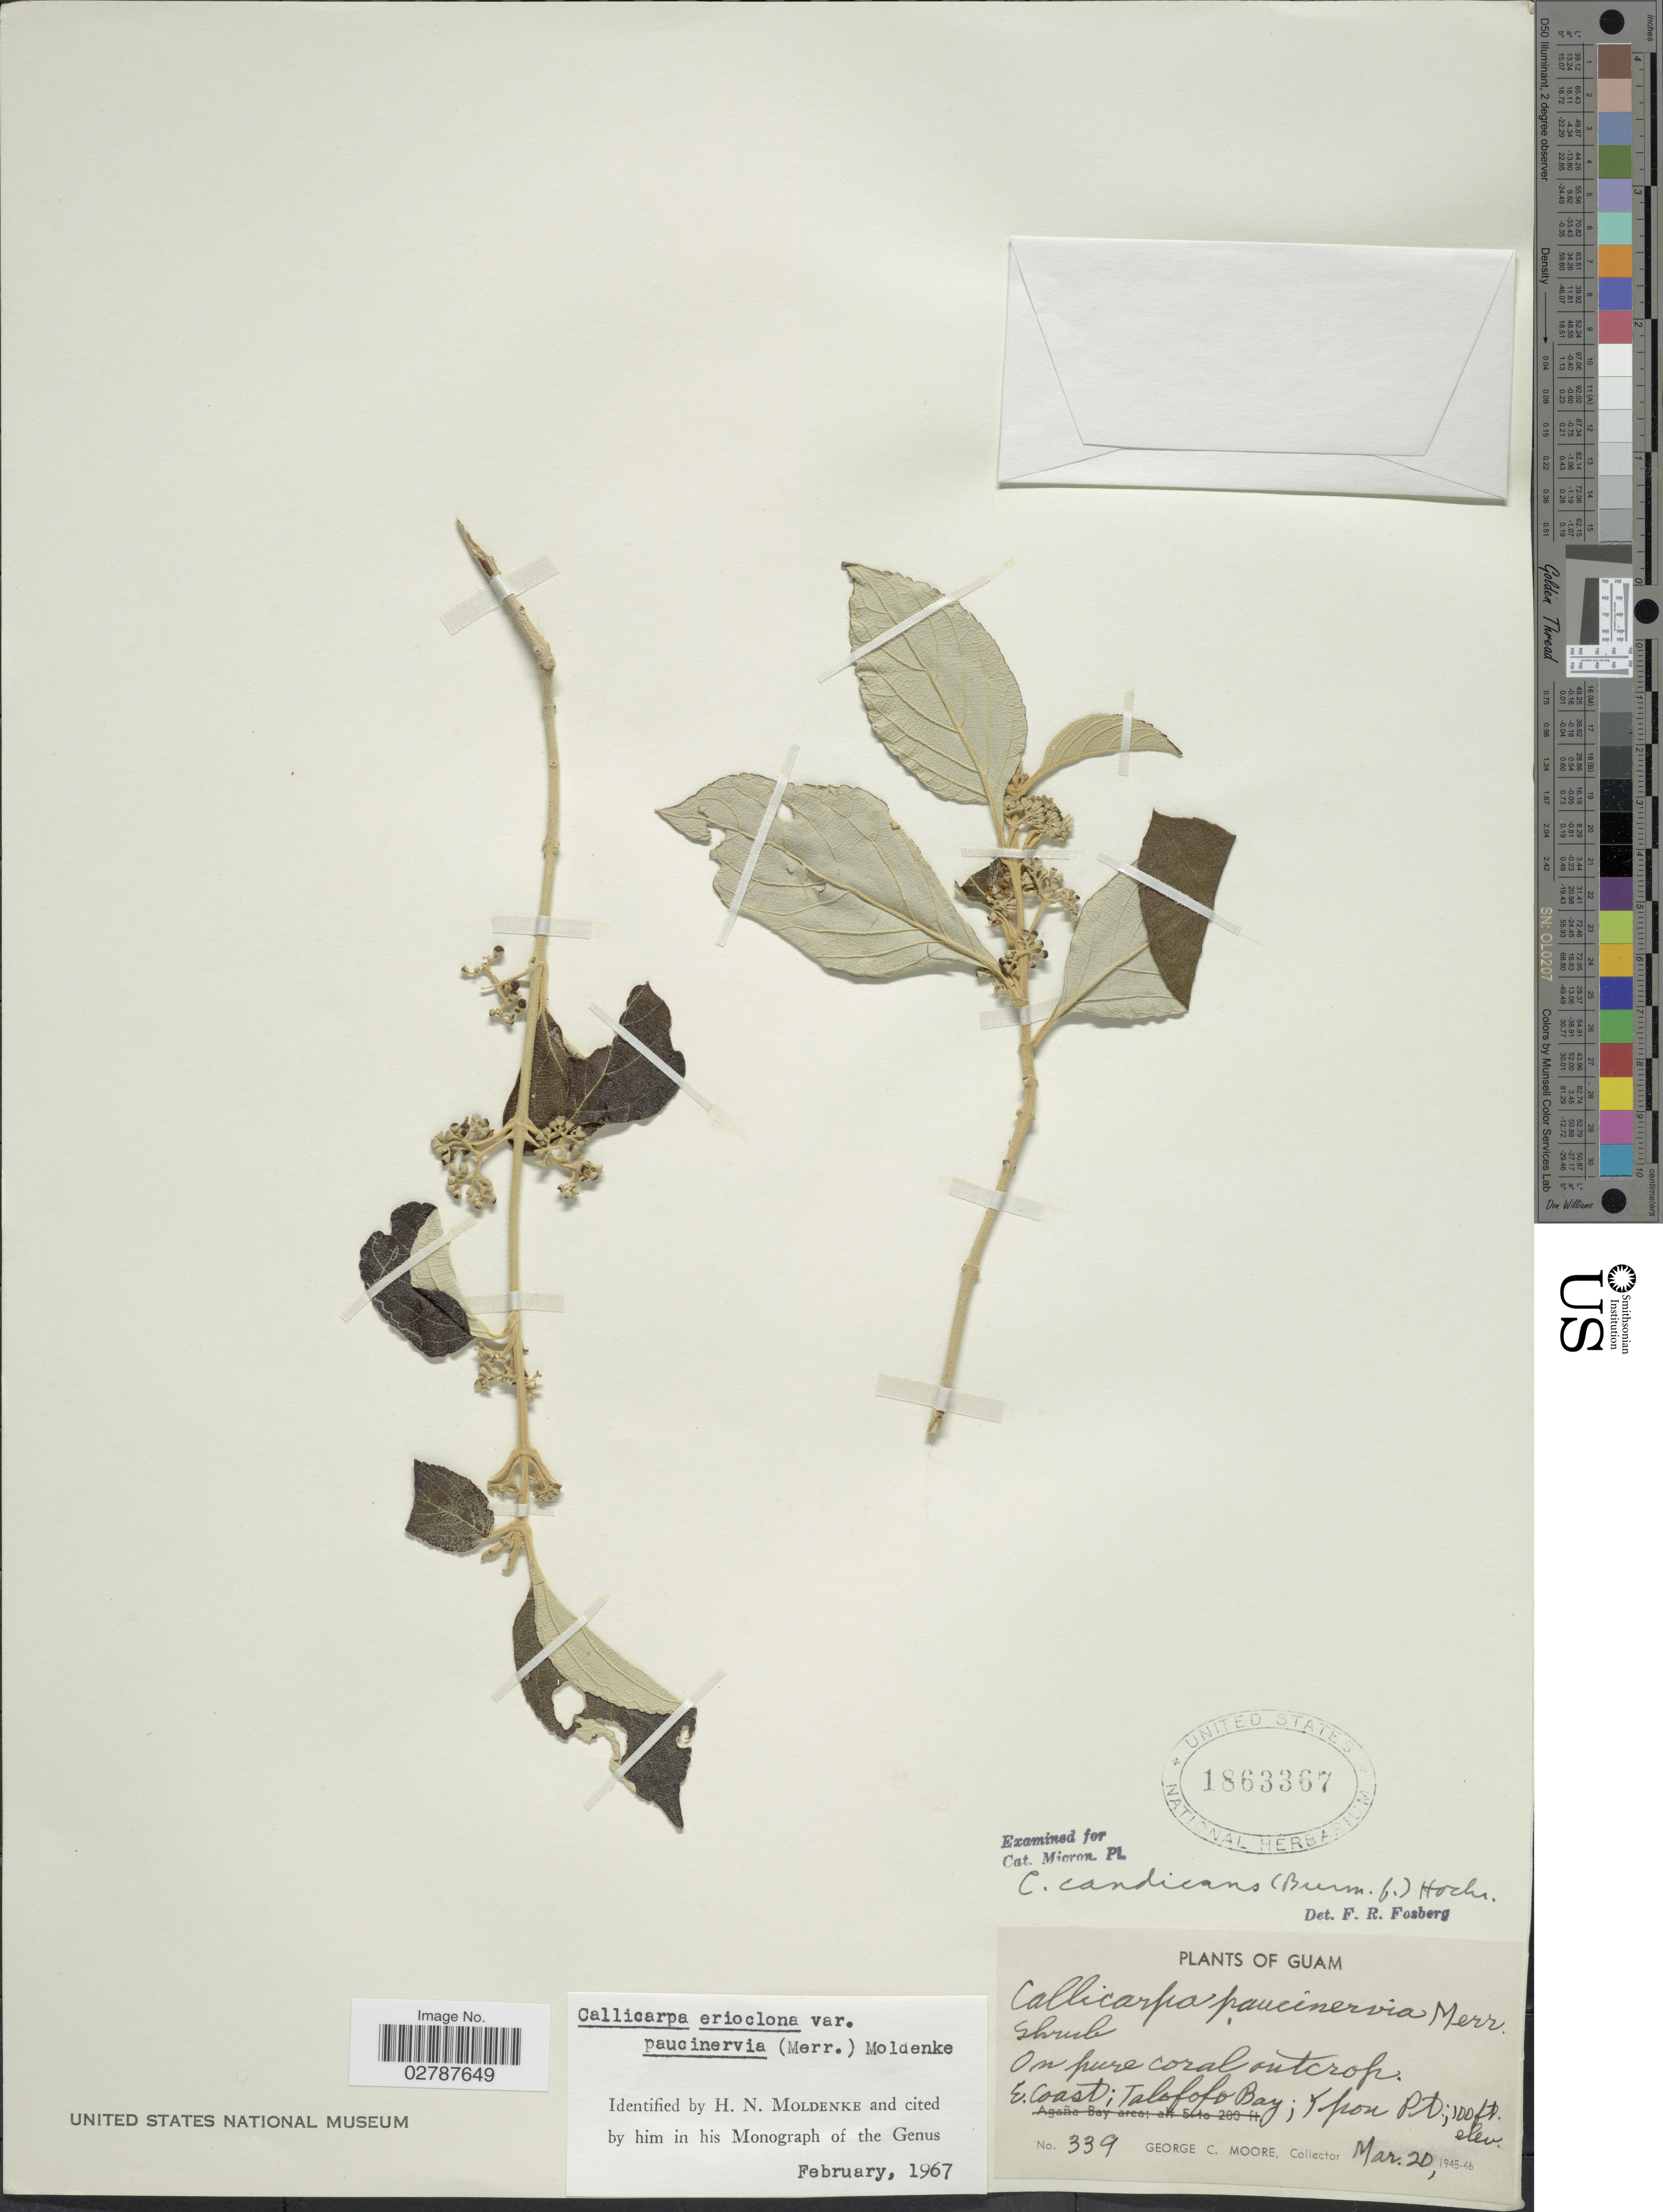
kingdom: Plantae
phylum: Tracheophyta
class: Magnoliopsida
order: Lamiales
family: Lamiaceae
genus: Callicarpa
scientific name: Callicarpa candicans var. paucinervia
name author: (Merr.) Fosberg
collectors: G. C. Moore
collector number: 339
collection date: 1945-03-20/1946-03-20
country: Guam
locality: E. Coast; Talofofo Bay; Ipon [interpreted] Pt.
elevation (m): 30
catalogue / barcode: US 1863367